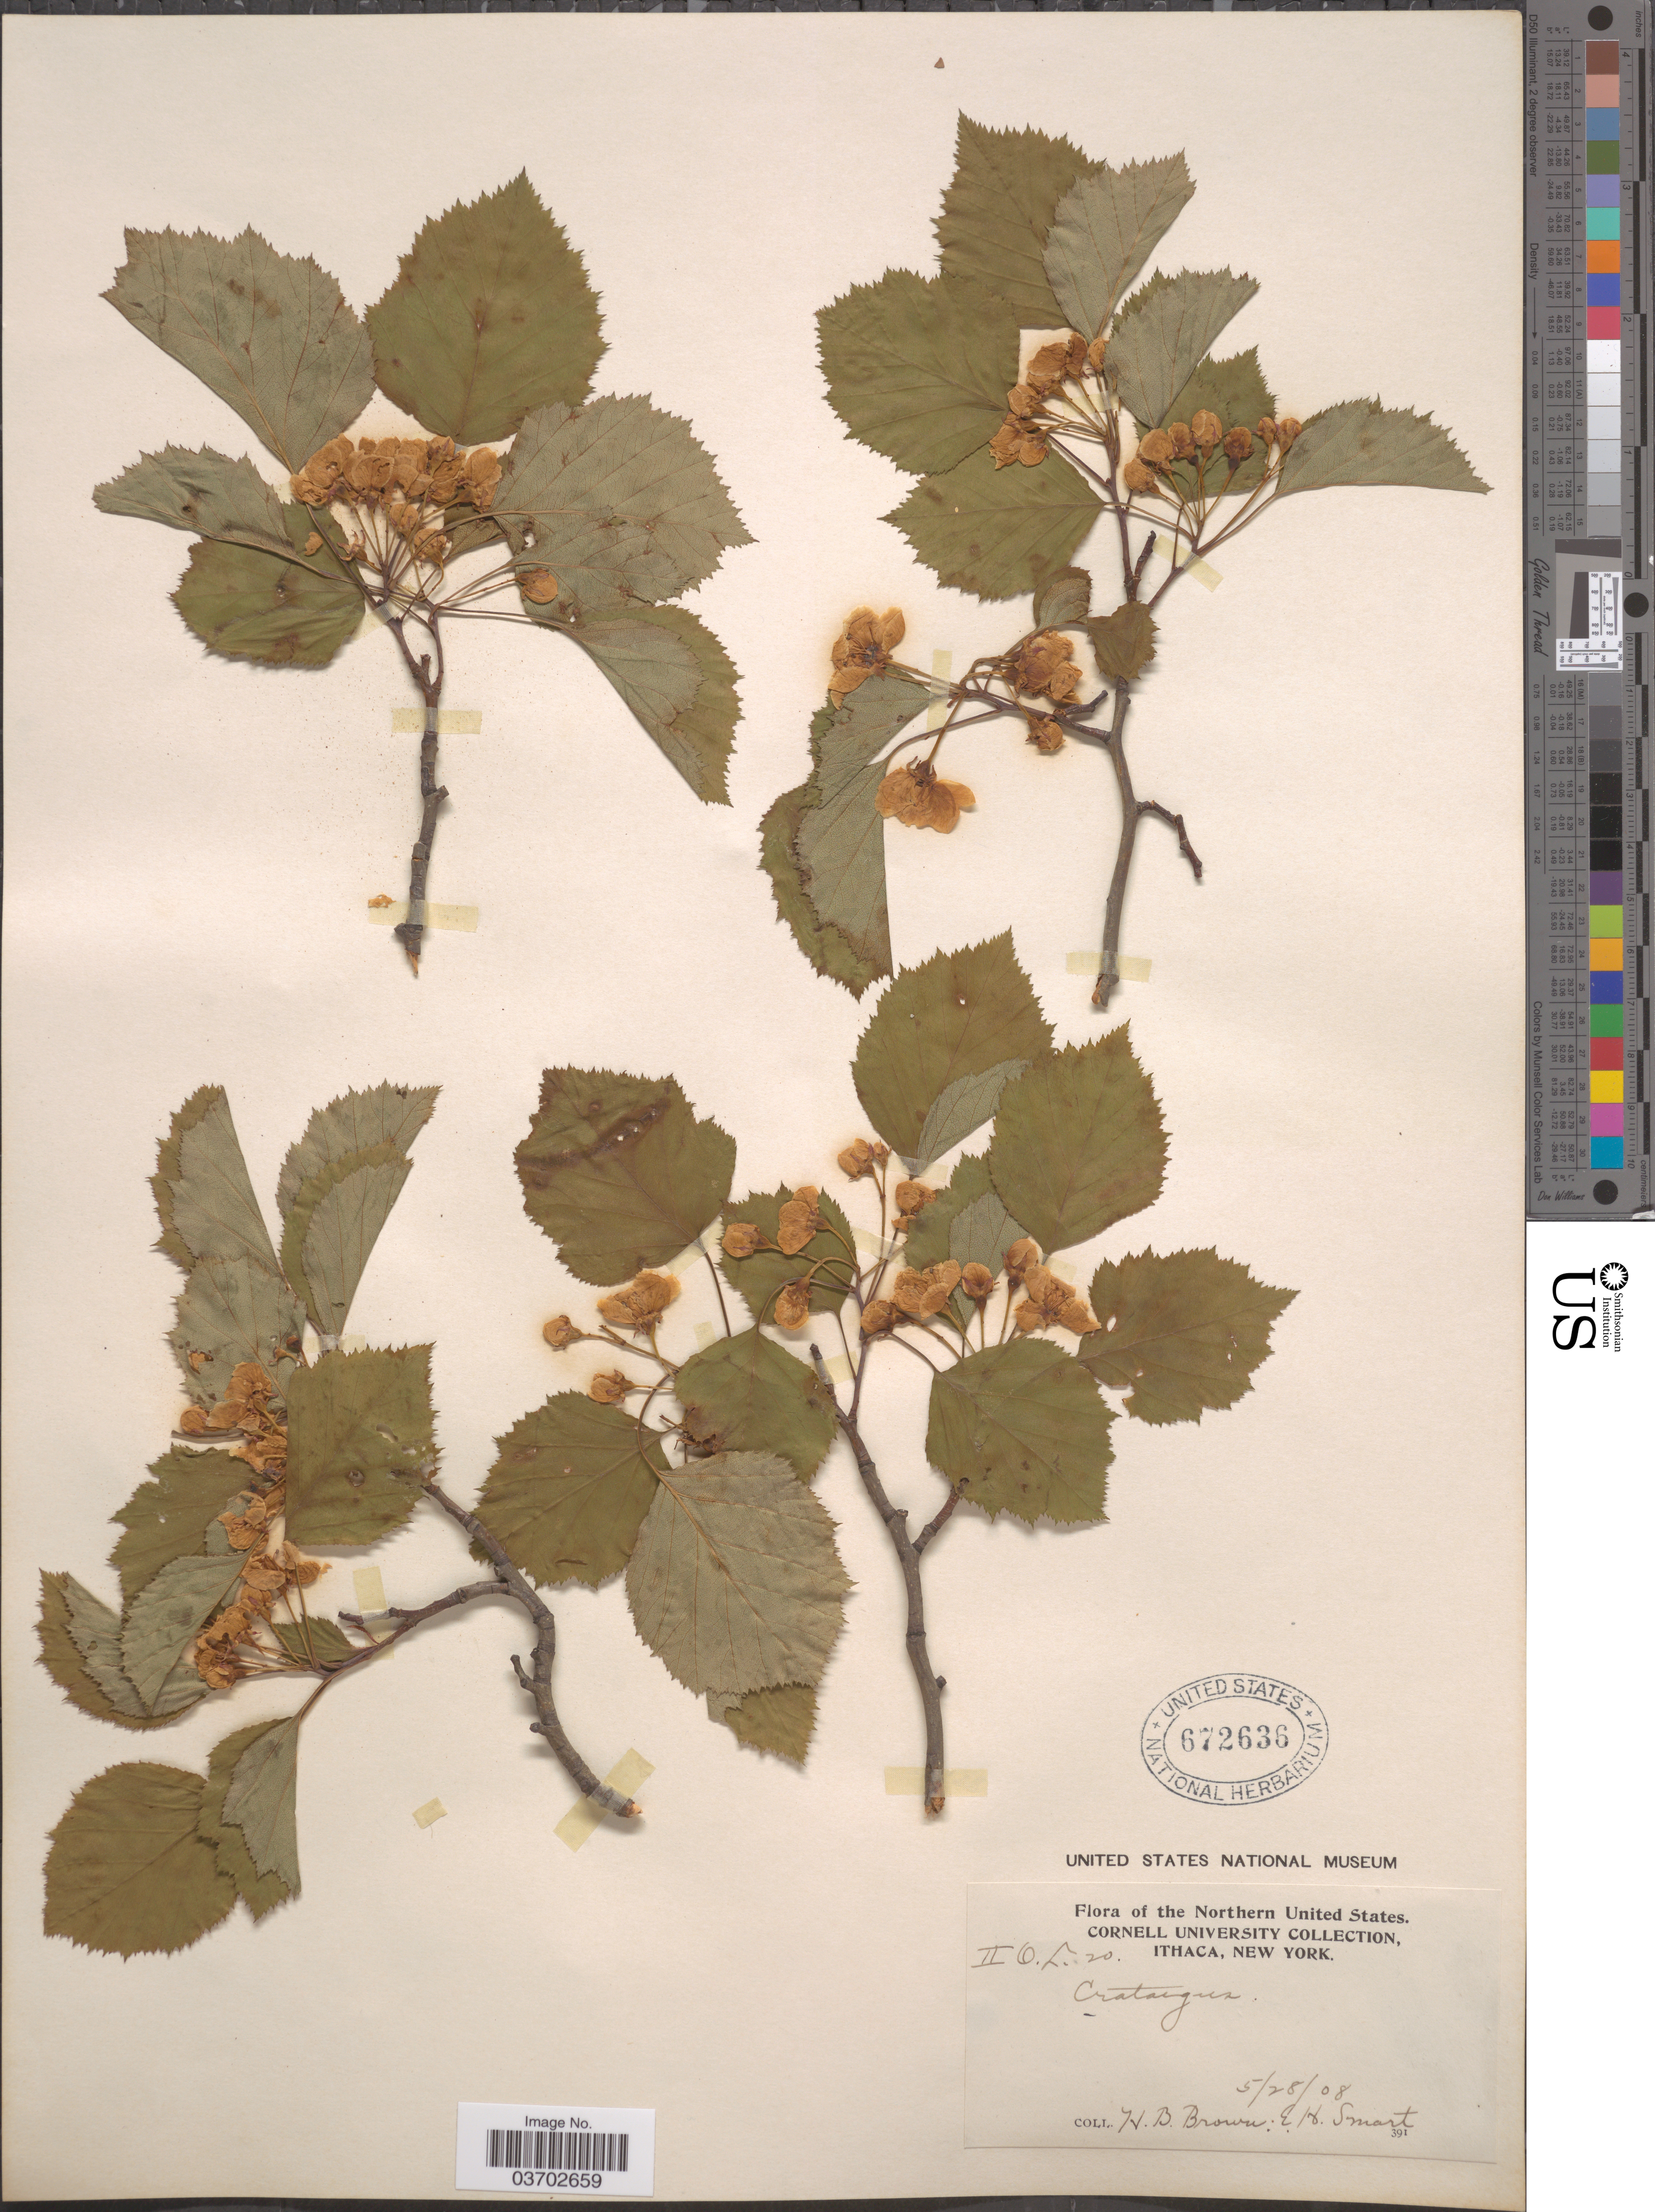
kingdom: Plantae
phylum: Tracheophyta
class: Magnoliopsida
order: Rosales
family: Rosaceae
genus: Crataegus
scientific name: Crataegus sp.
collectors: H. B. Brown & E. Smart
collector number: II.O.L.20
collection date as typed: Transcribed d/m/y: 28/5/8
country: United States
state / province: New York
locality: Northern United States.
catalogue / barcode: US 672636